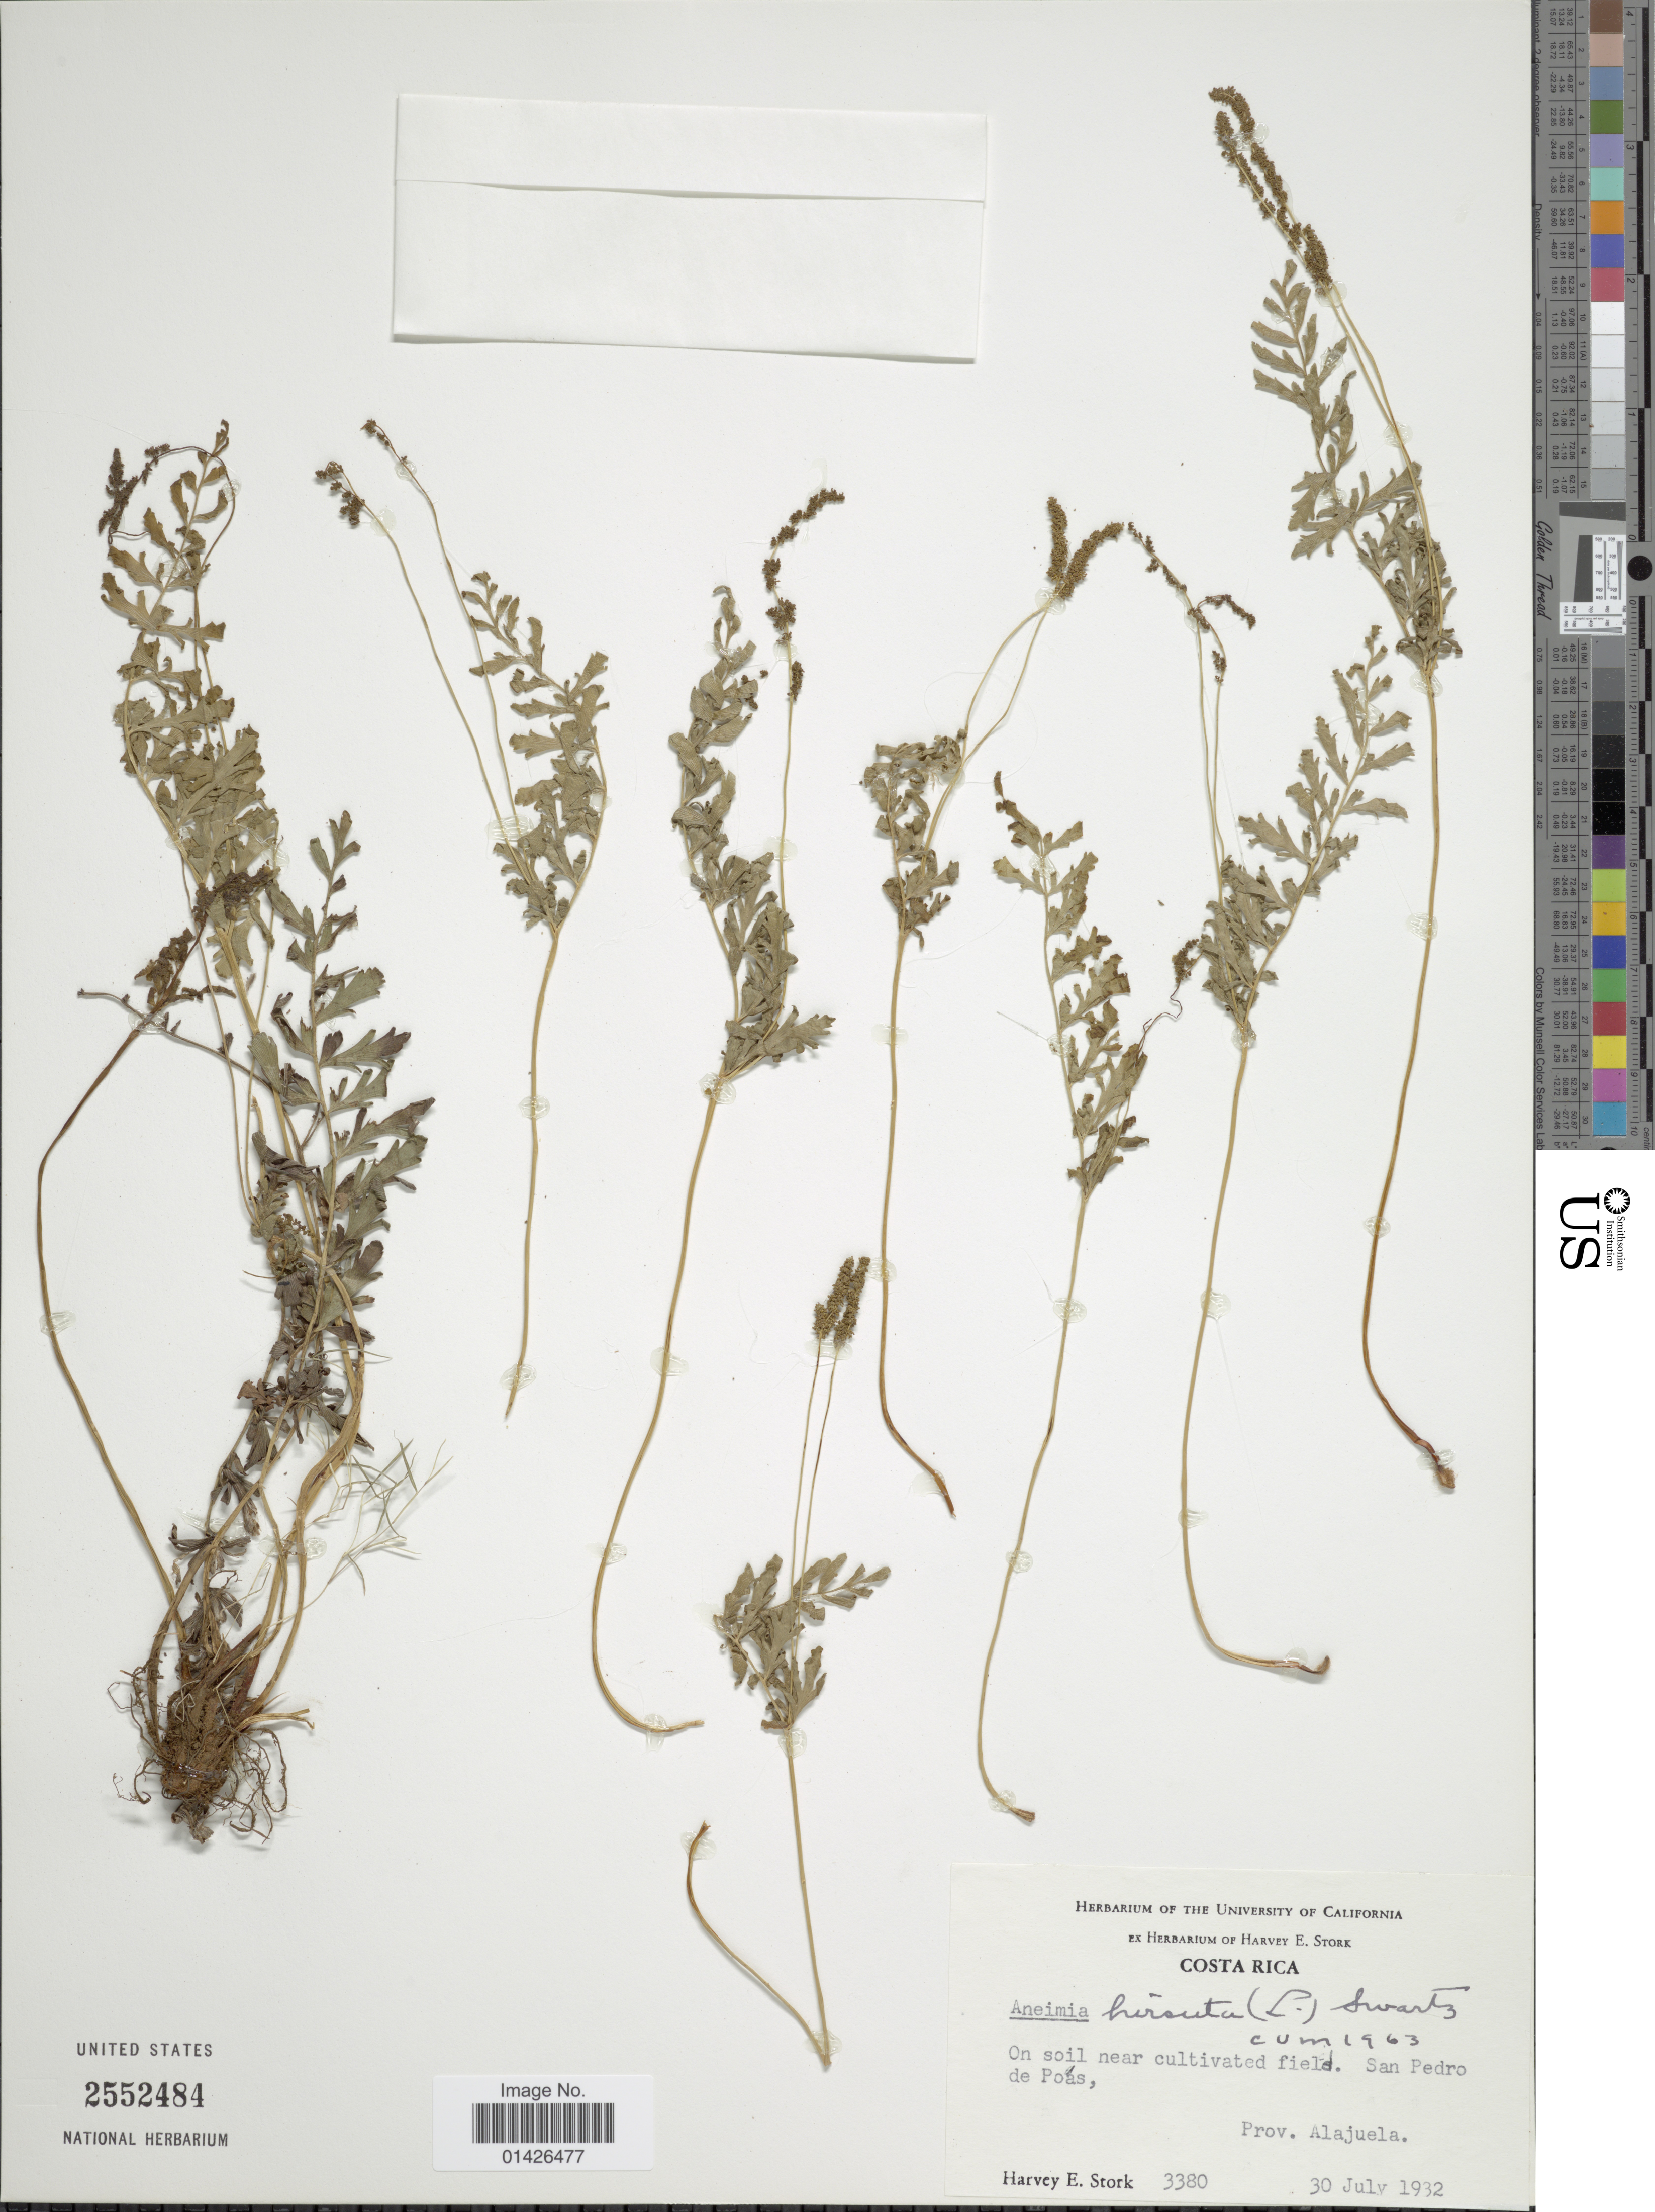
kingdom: Plantae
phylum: Tracheophyta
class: Polypodiopsida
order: Schizaeales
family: Anemiaceae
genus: Anemia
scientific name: Anemia hirsuta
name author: (L.) Sw.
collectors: H. E. Stork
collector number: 3380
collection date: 1932-07-30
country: Costa Rica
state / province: Alajuela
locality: San Pedro de Poás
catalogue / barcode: US 2552484